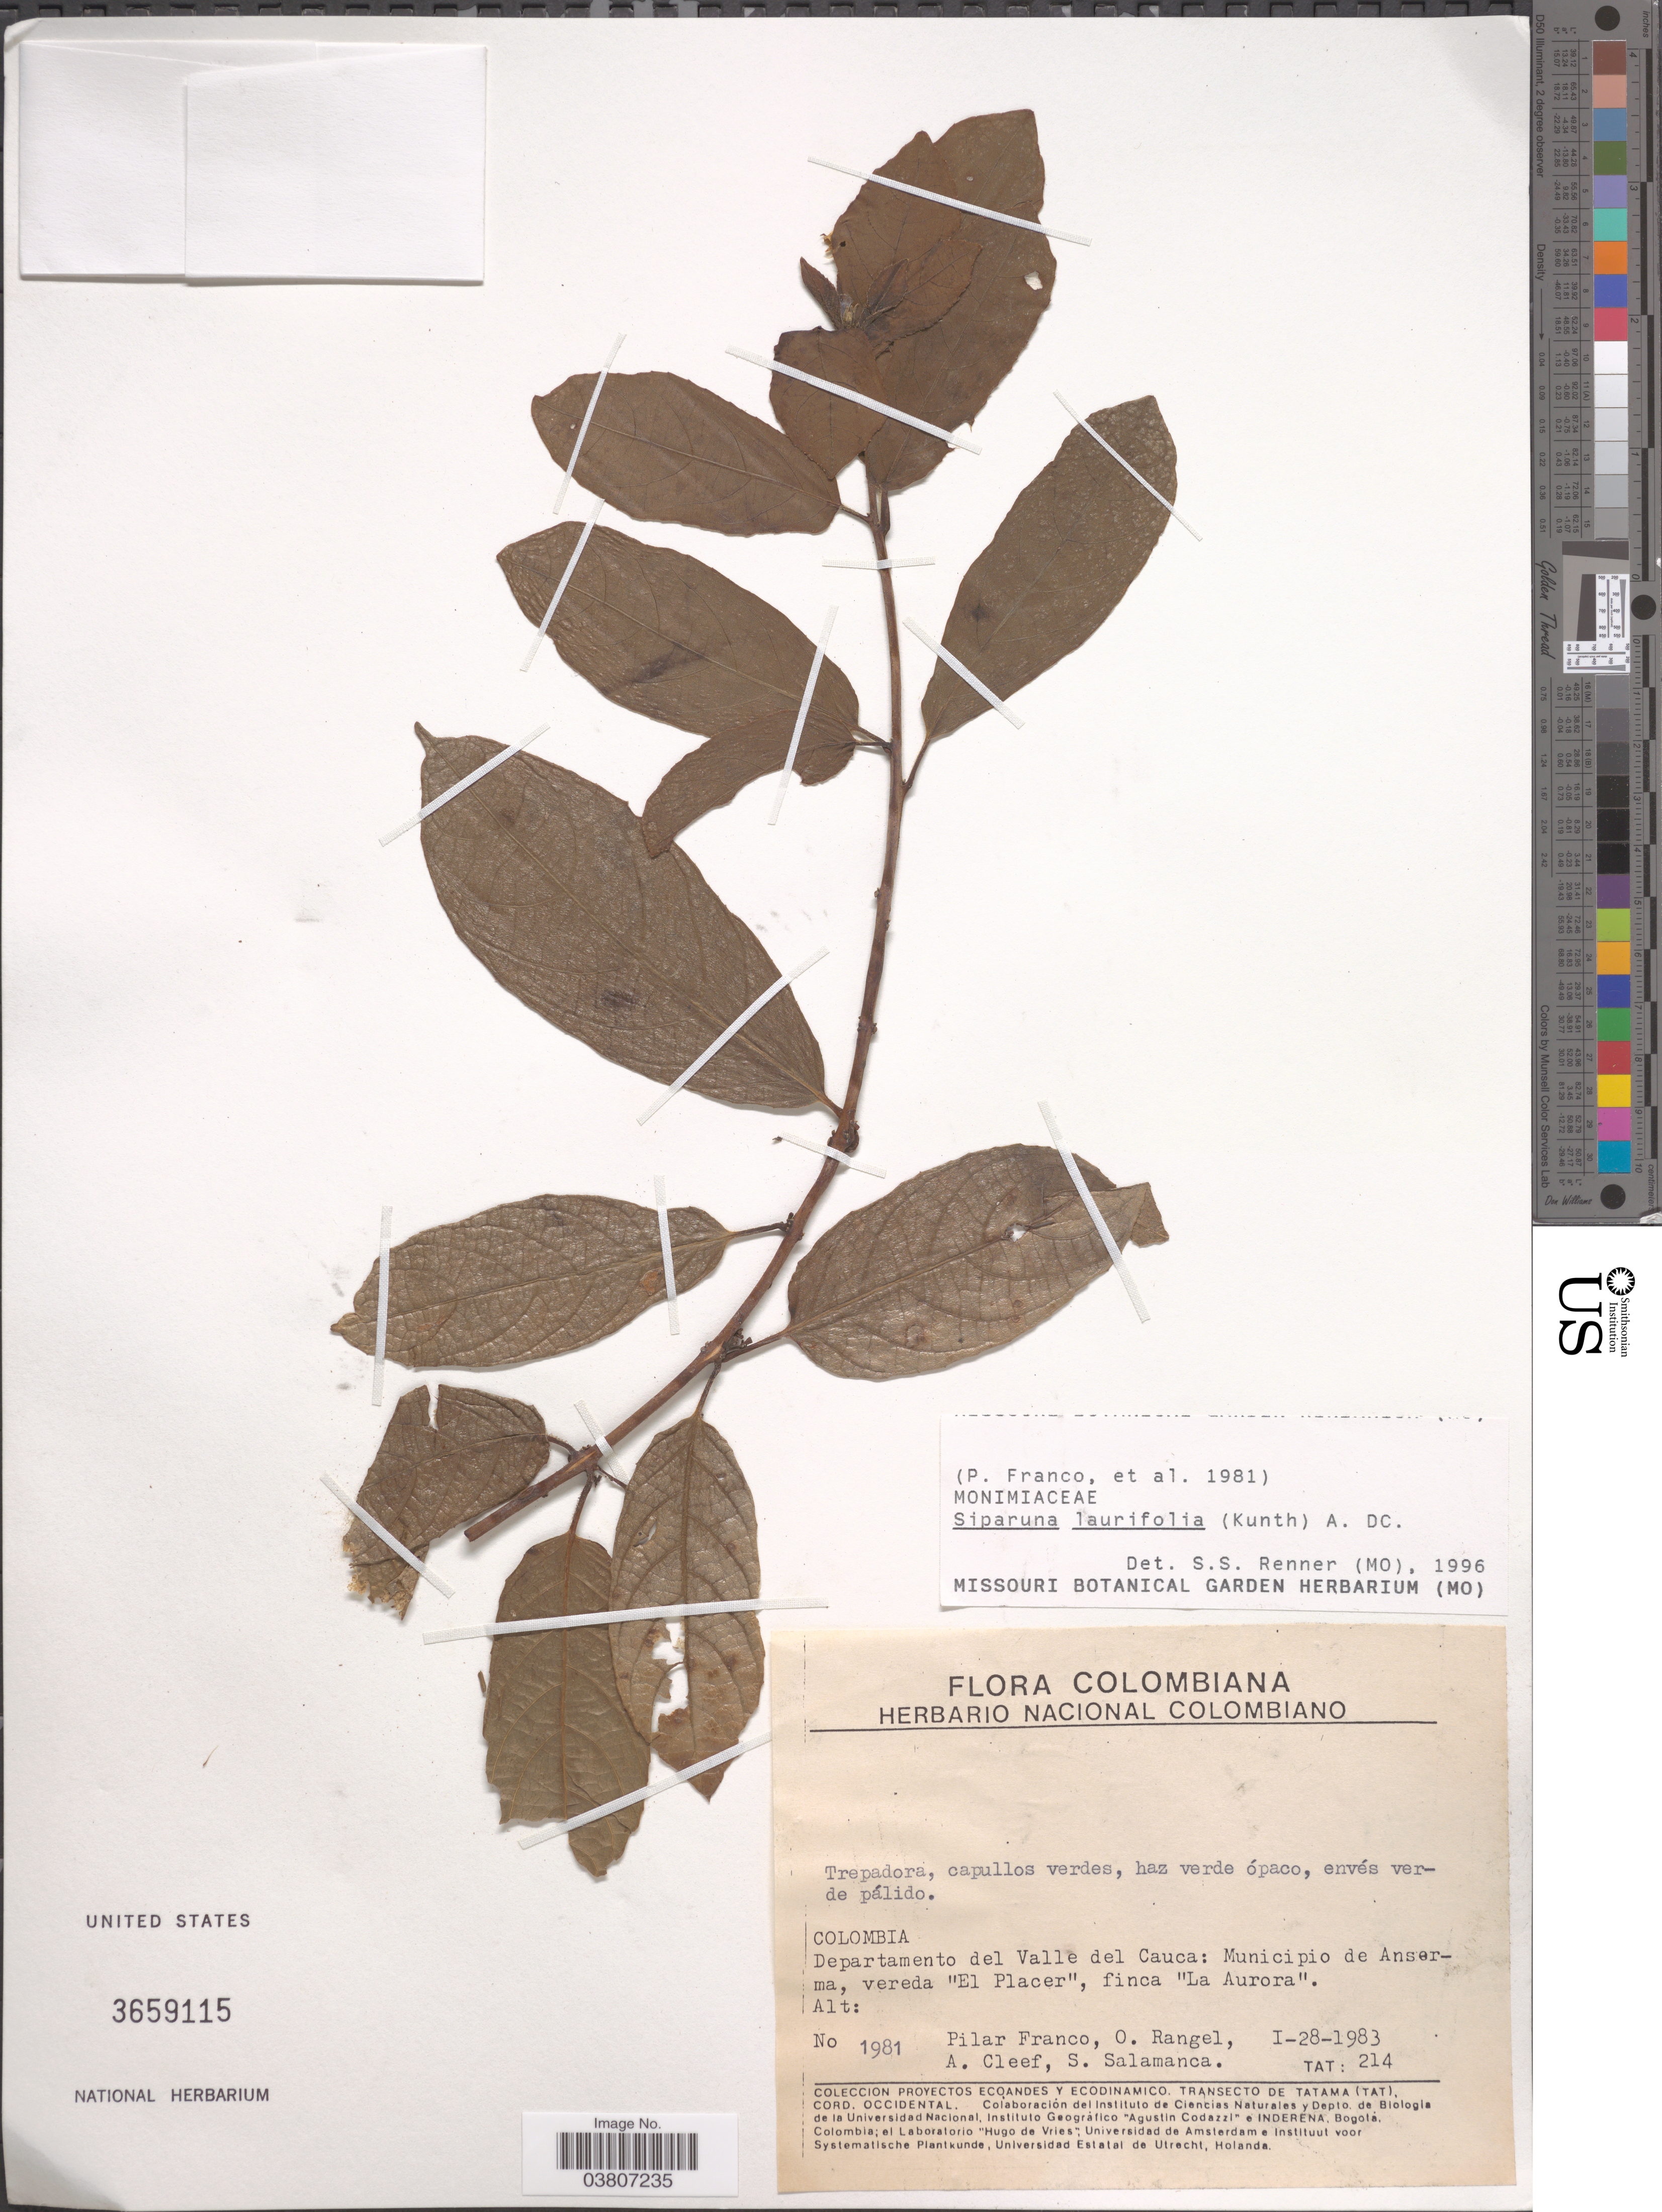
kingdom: Plantae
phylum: Tracheophyta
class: Magnoliopsida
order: Laurales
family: Siparunaceae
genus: Siparuna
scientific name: Siparuna laurifolia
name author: (Kunth) A. DC.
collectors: P. Franco Roselli, O. Rangel, A. M. Cleef & S. Salamanca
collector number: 1981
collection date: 1983-01-28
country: Colombia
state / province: Valle del Cauca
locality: Departamento del Valle del Cauca: Municipio de Anserma, vereda "El Placer", finca "La Aurora".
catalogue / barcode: US 3659115